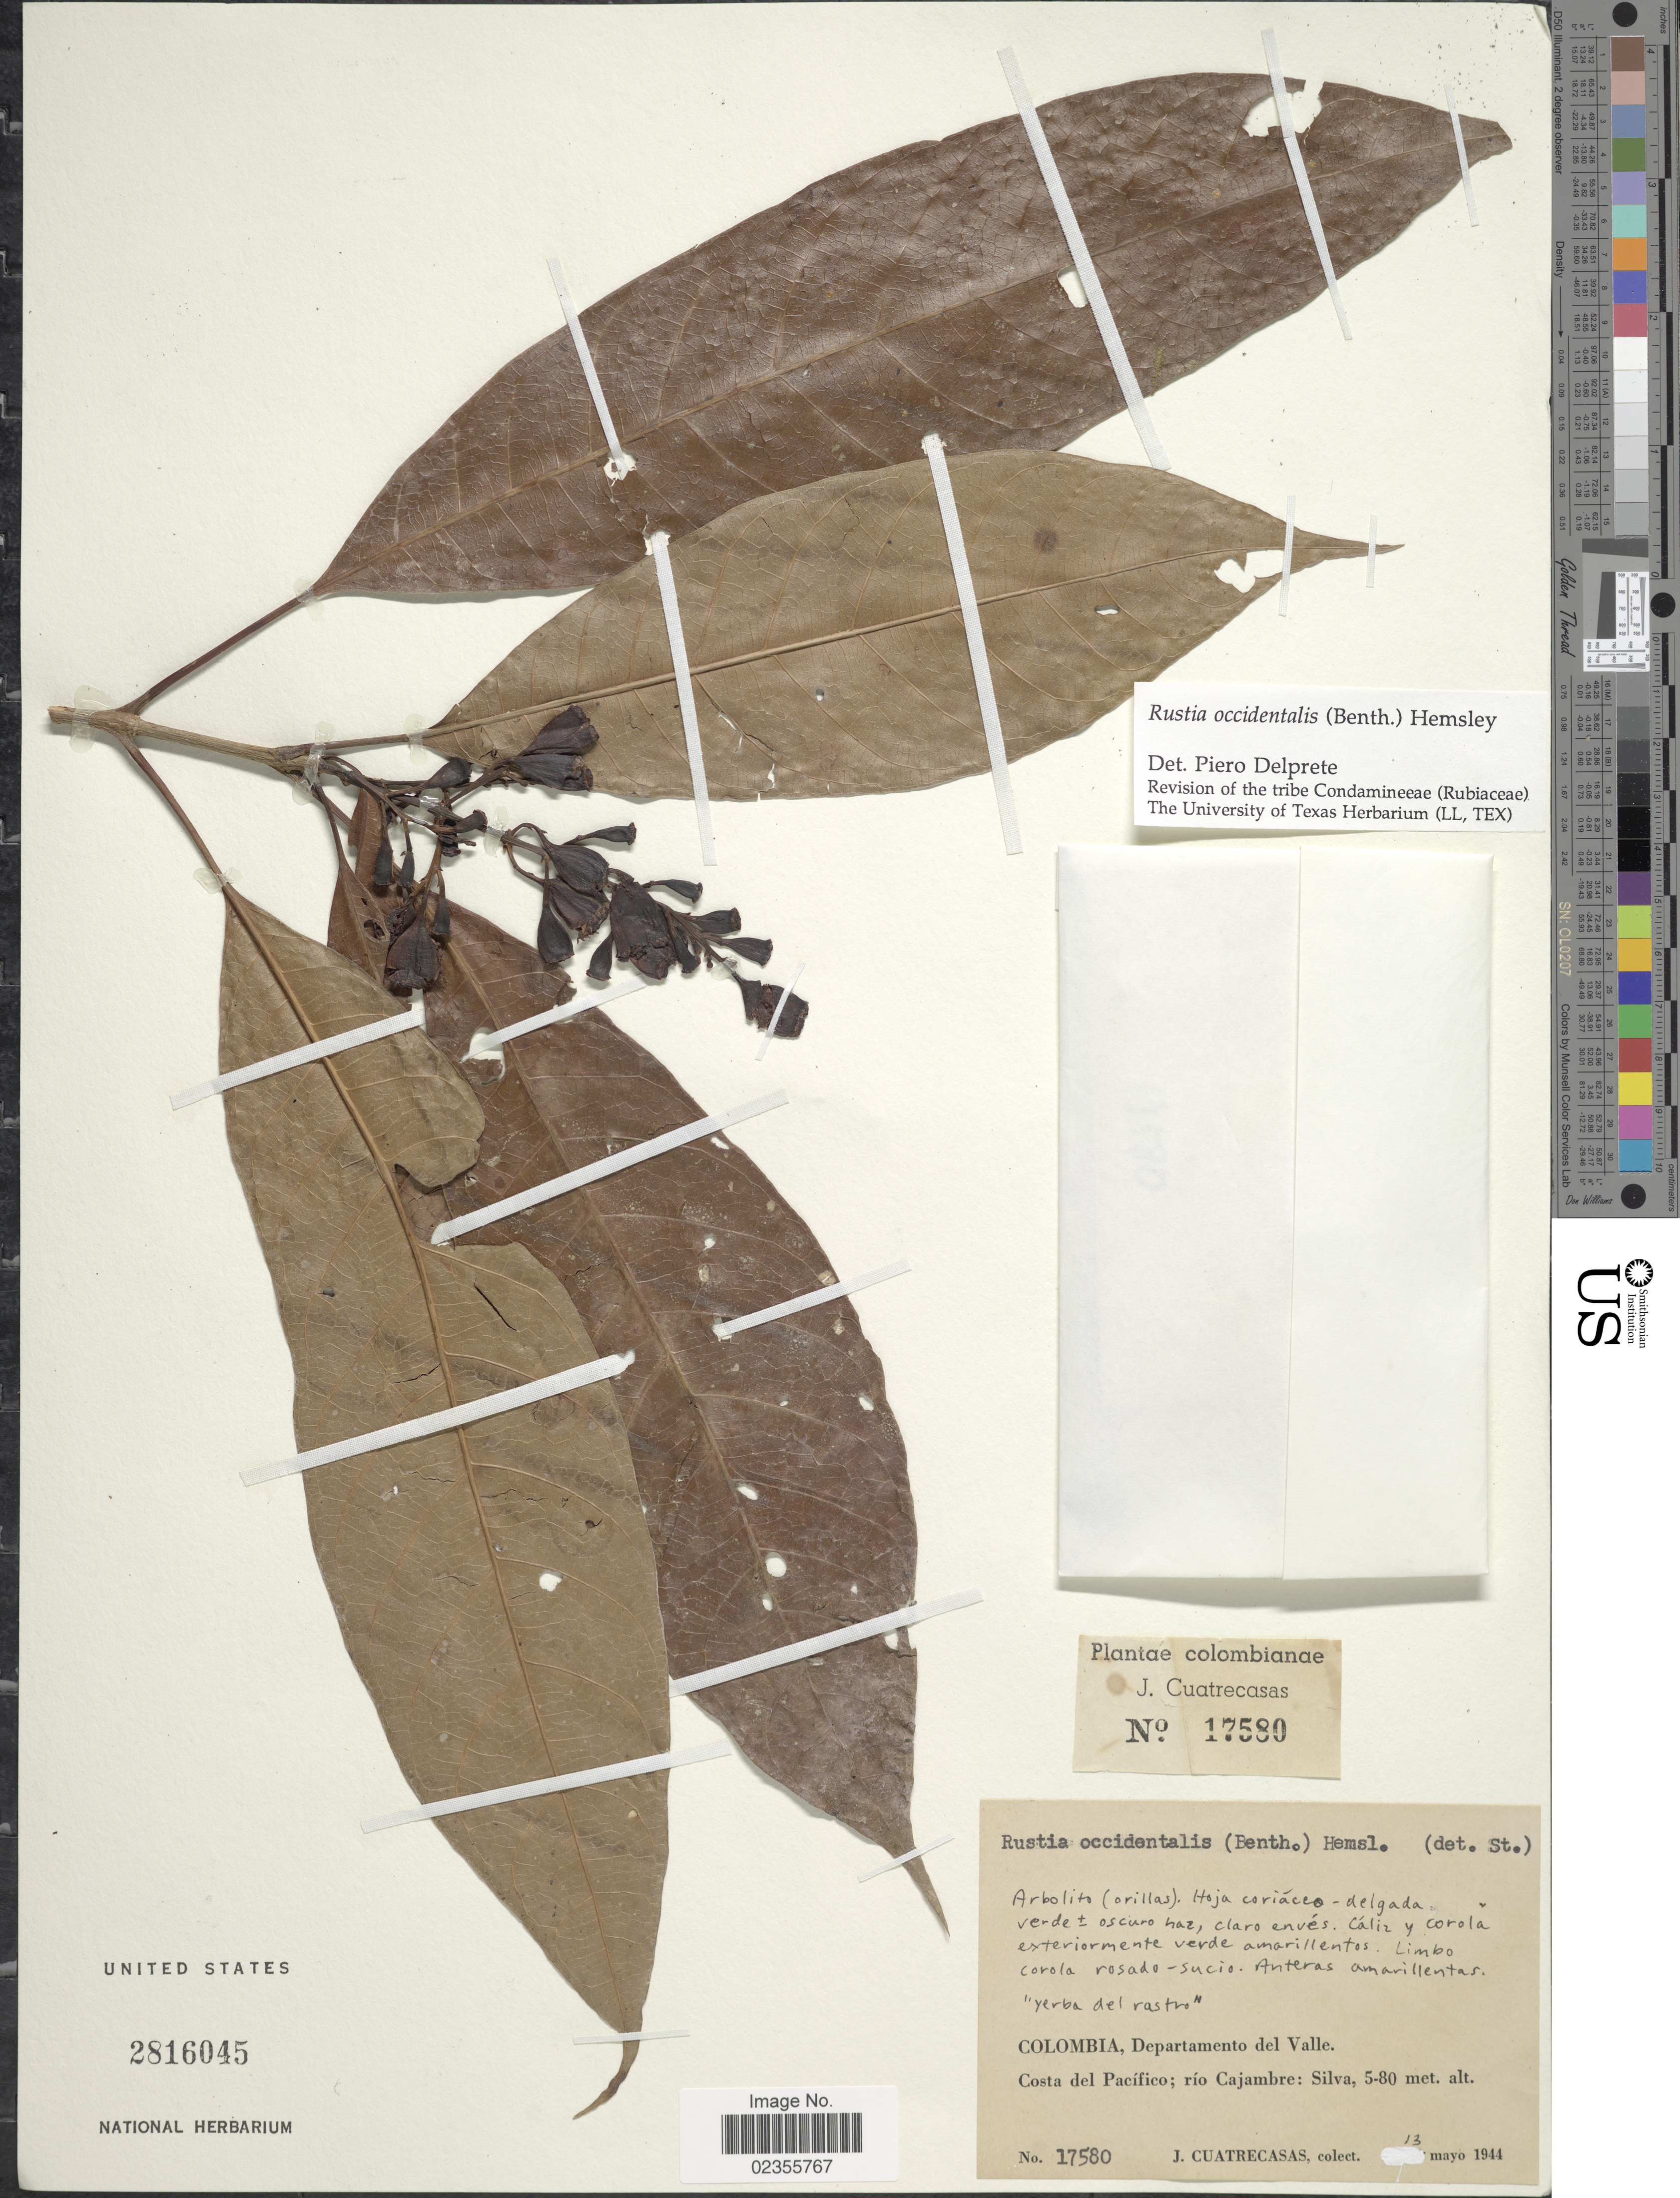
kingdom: Plantae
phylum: Tracheophyta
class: Magnoliopsida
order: Gentianales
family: Rubiaceae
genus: Rustia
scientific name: Rustia occidentalis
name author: (Benth.) Hemsl.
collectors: J. Cuatrecasas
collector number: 17580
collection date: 1944-05-13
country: Colombia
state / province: Valle del Cauca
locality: Departamento del Valle, Costa del Pacifico; rio Cajambre: Silva.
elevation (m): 5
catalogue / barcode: US 2816045